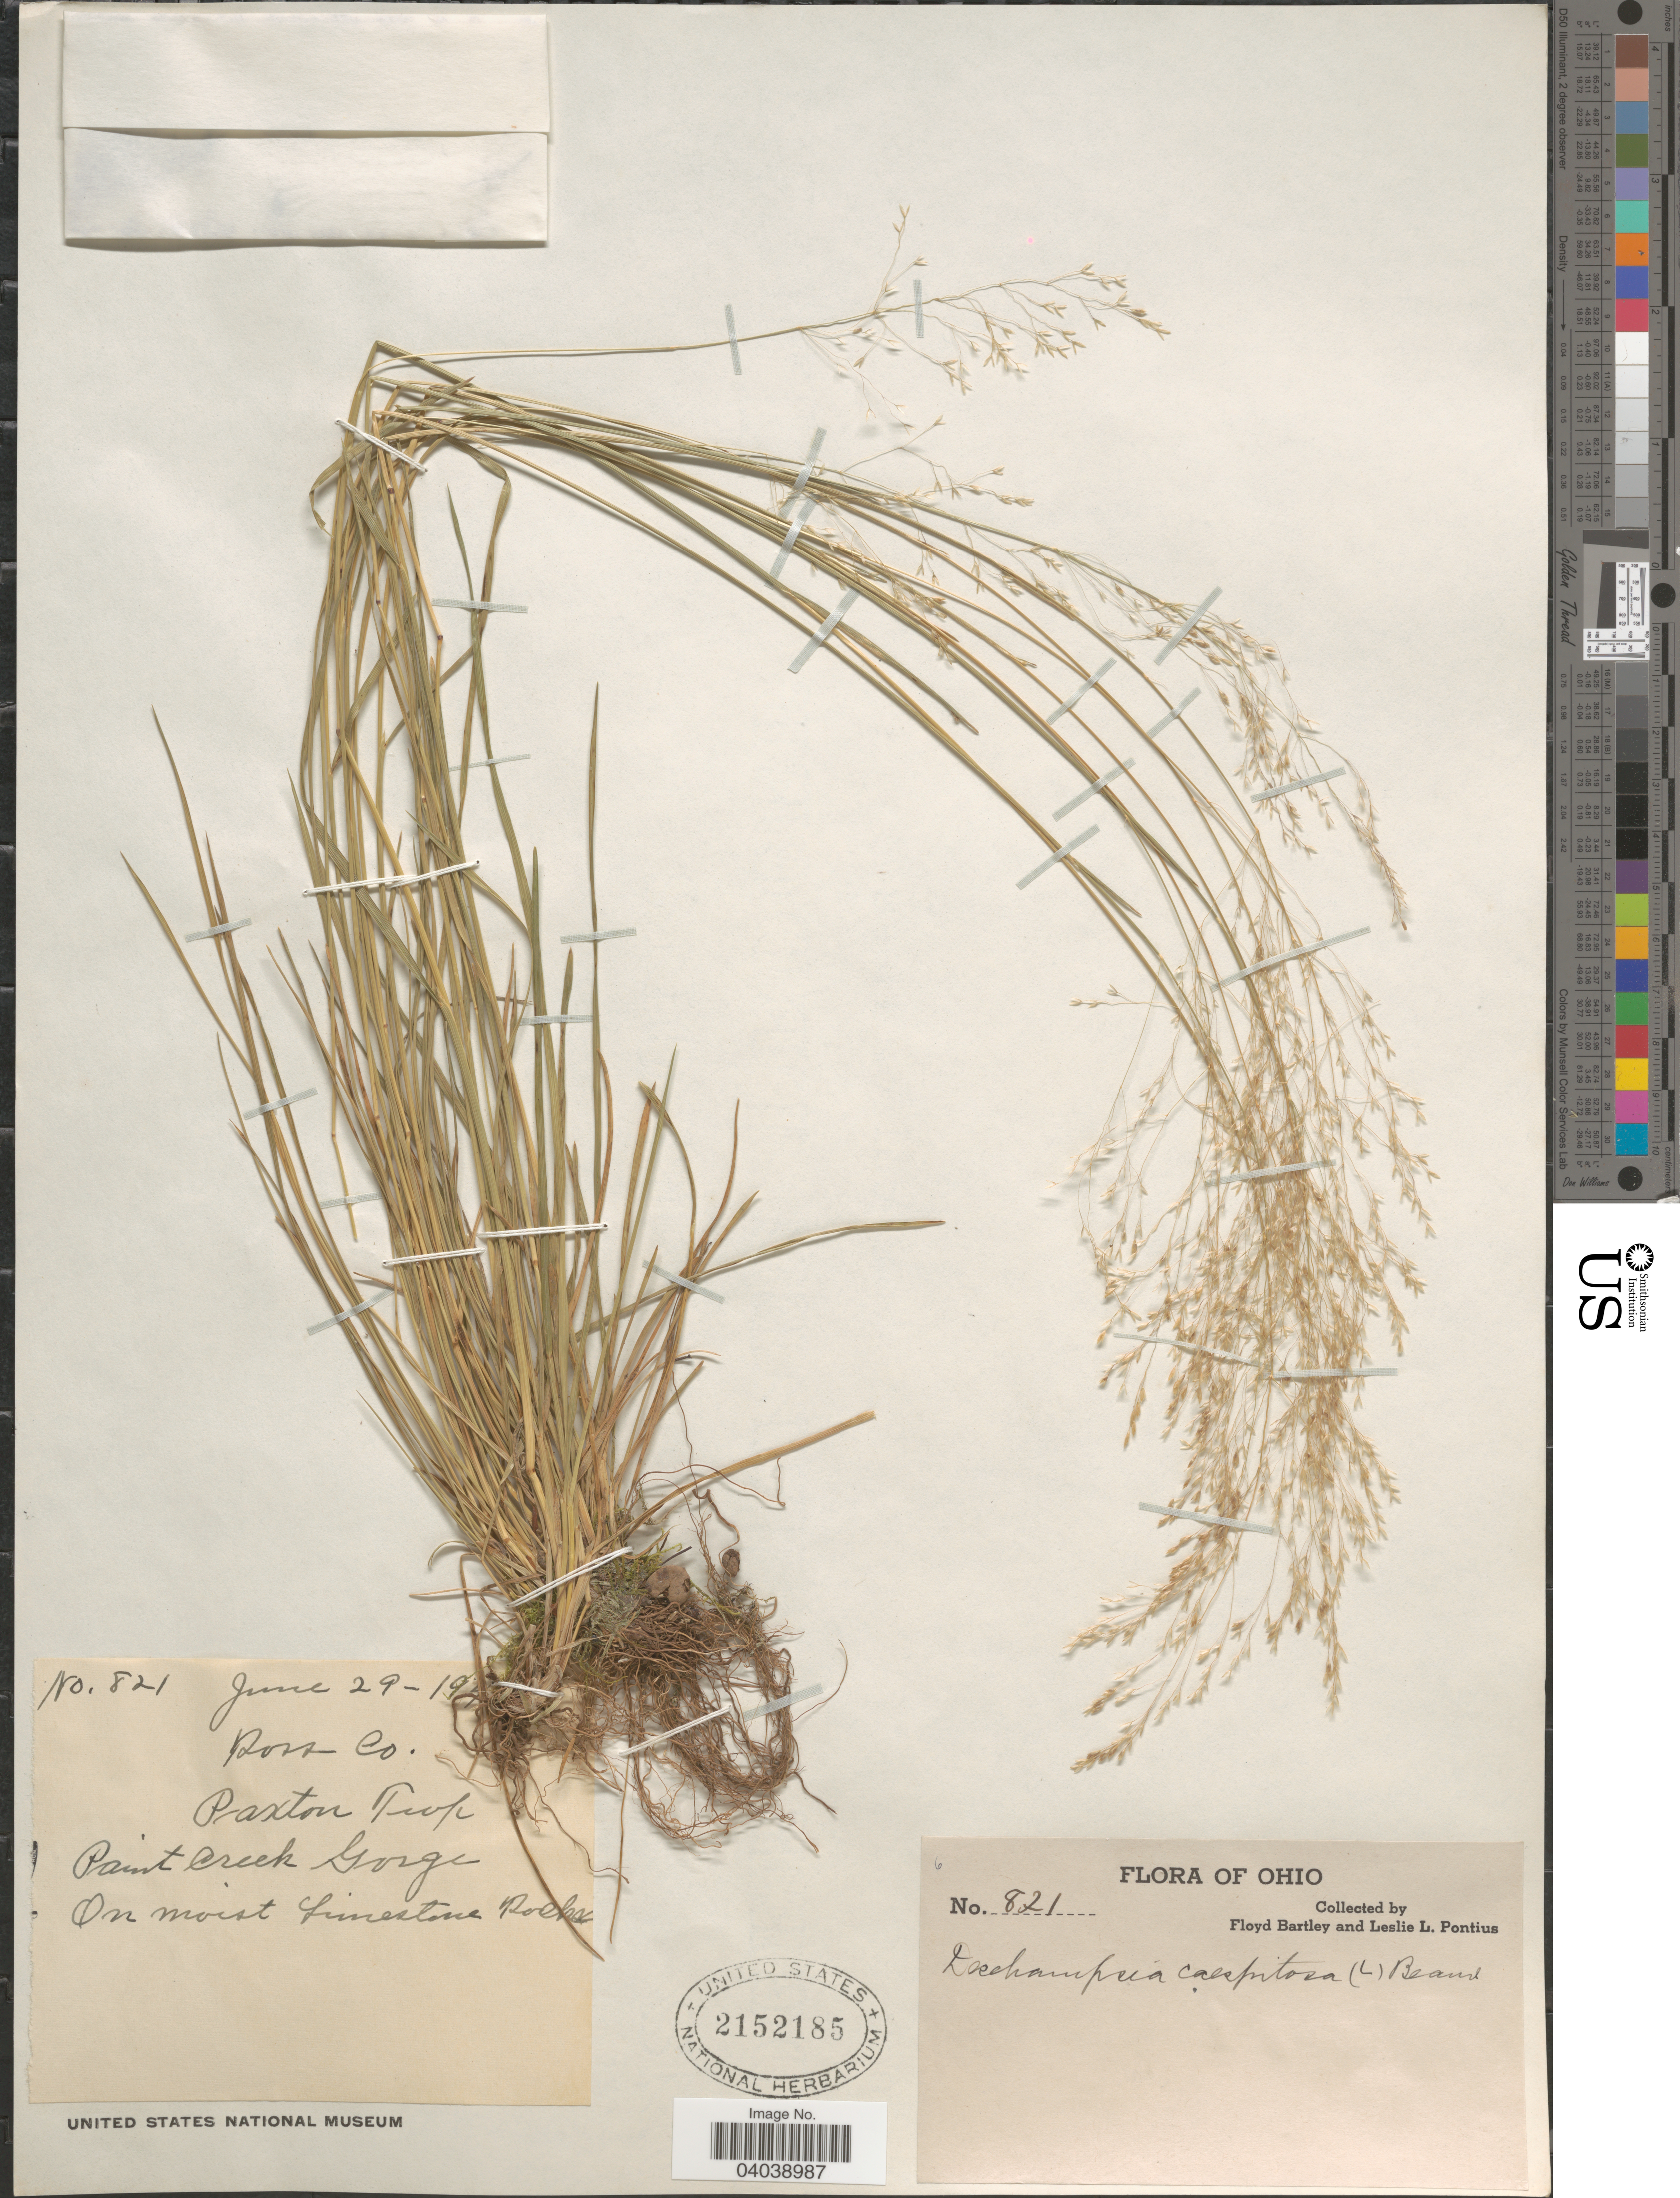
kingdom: Plantae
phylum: Tracheophyta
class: Liliopsida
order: Poales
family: Poaceae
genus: Deschampsia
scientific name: Deschampsia cespitosa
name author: (L.) P. Beauv.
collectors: F. Bartley & L. Pontius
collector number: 821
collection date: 1940-06-29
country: United States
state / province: Ohio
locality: Ross Co. Paxton Twp. Paint Creek Gorge. On moist limestone Rocks.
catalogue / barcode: US 2152185